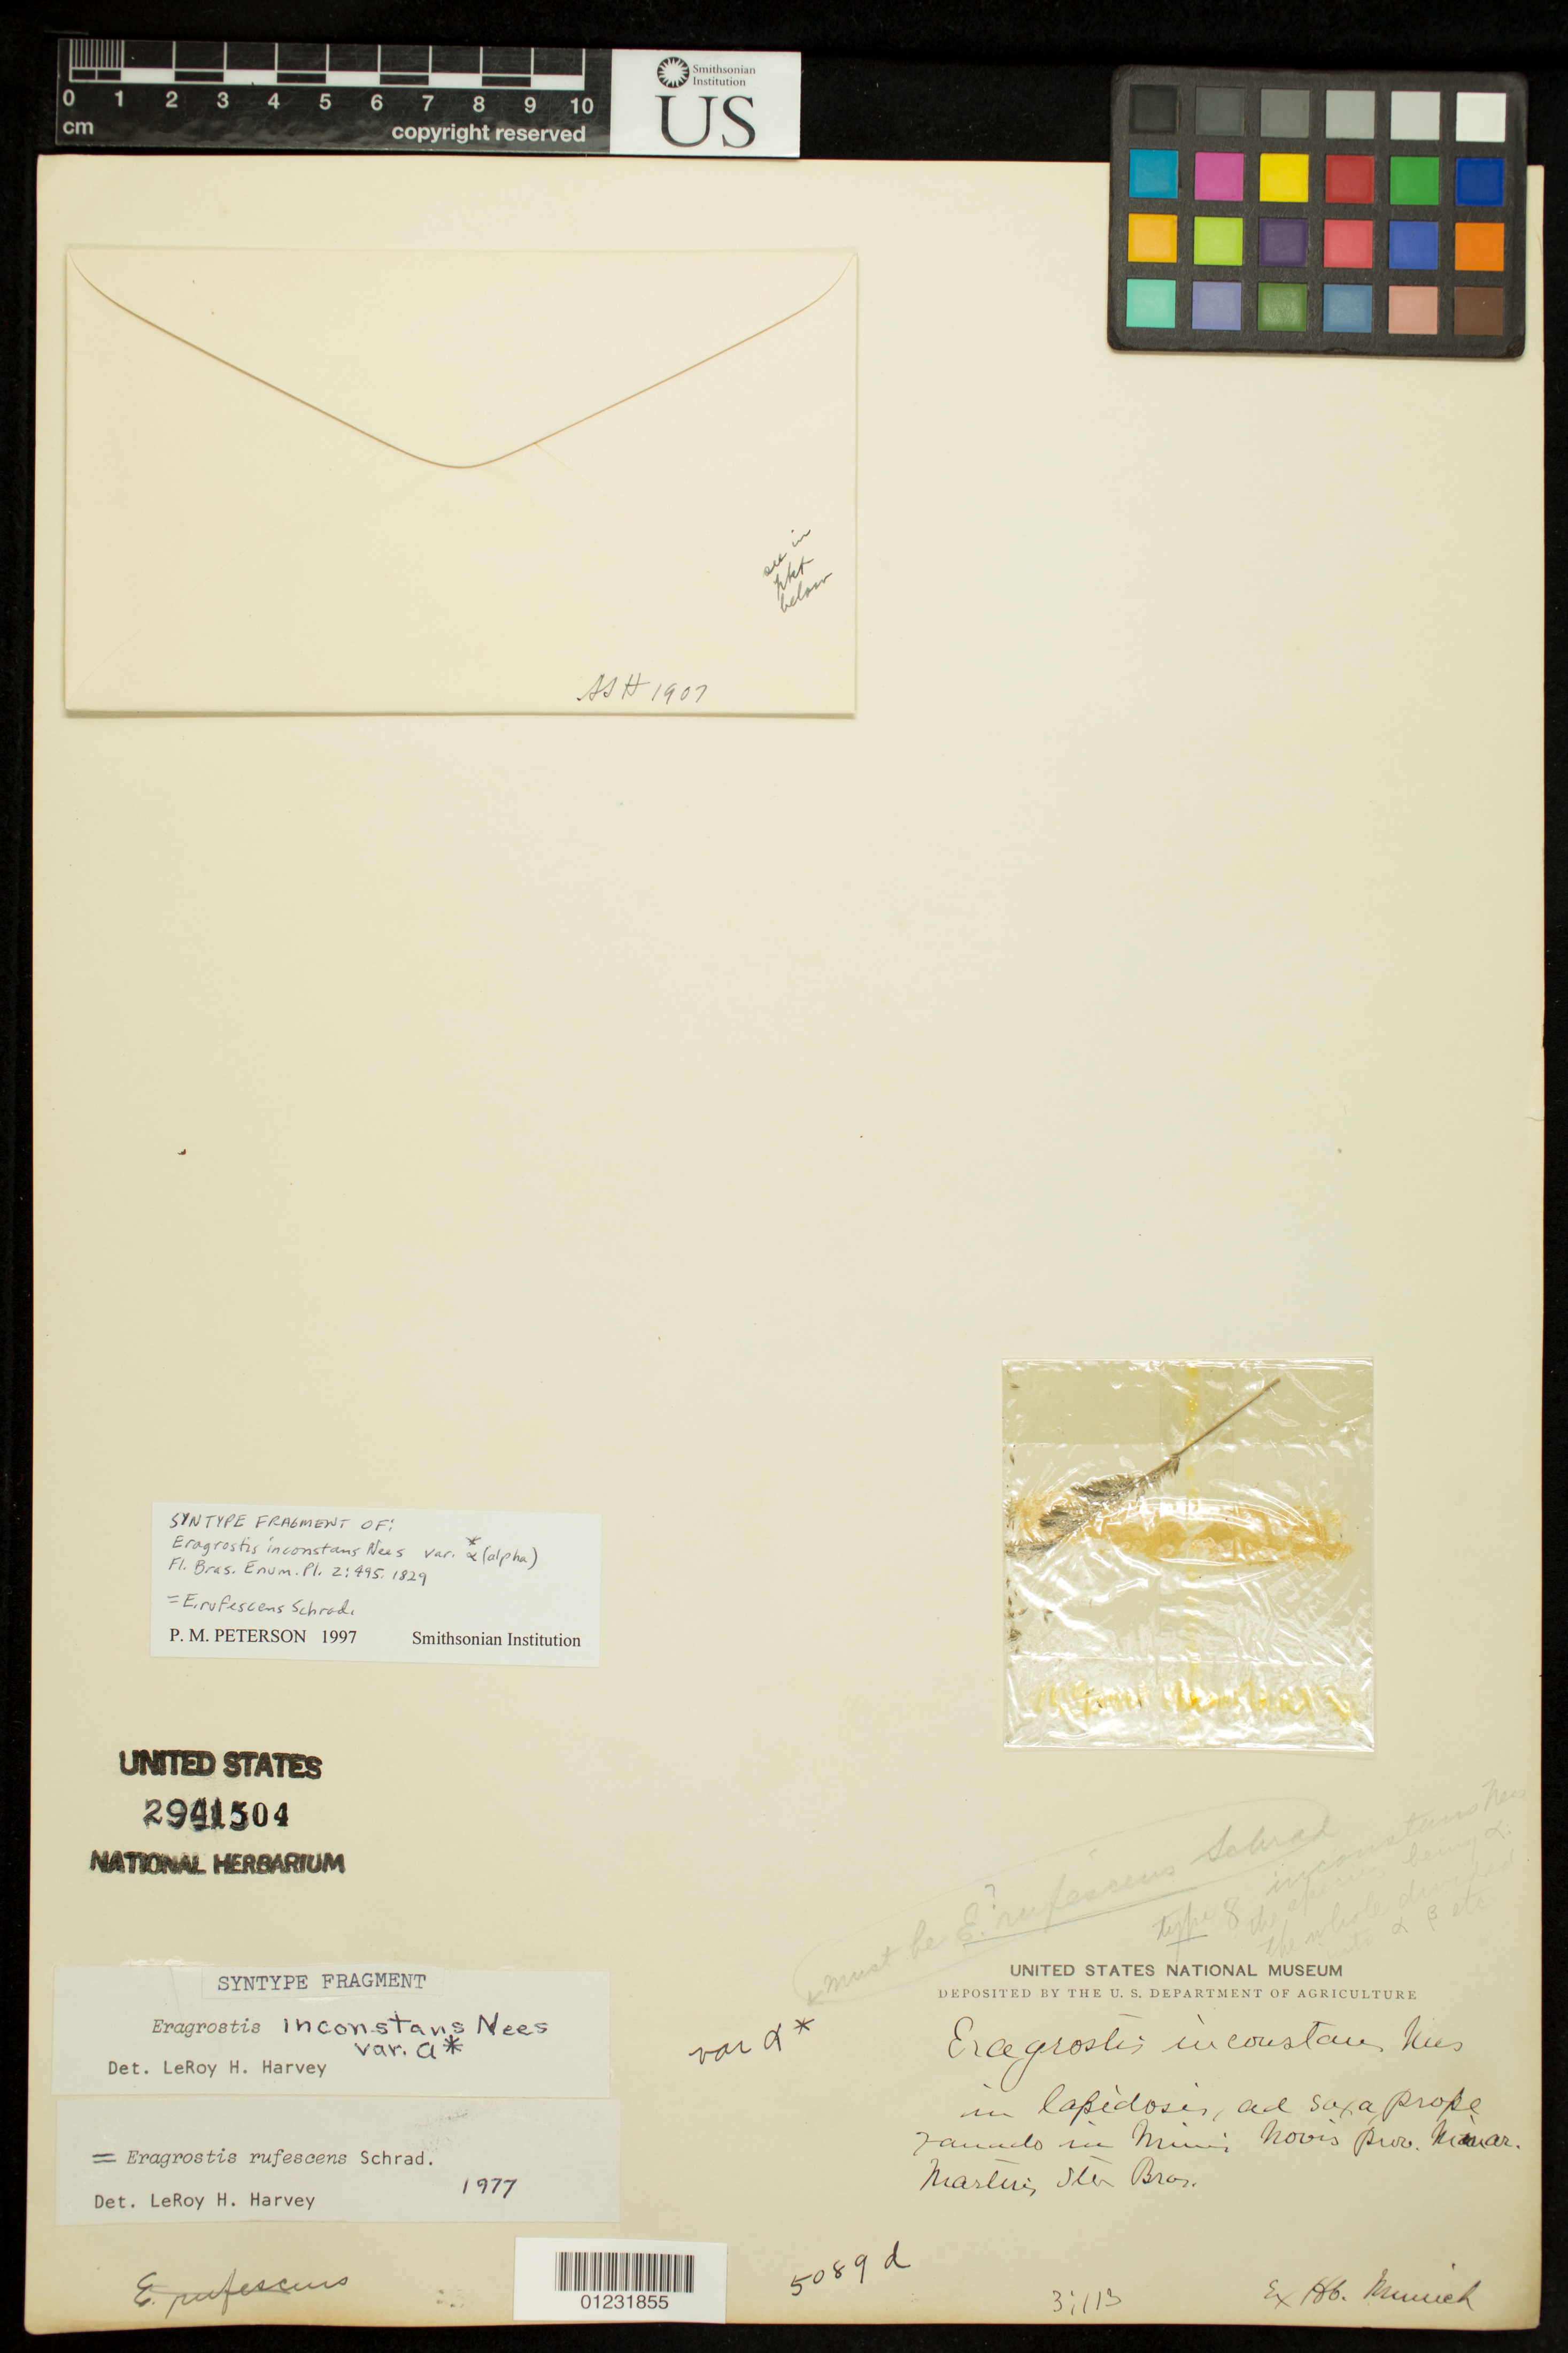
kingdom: Plantae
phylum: Tracheophyta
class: Liliopsida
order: Poales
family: Poaceae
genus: Eragrostis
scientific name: Eragrostis inconstans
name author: Nees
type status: Syntype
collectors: -. Martius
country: Brazil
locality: In lapidosis, ad saxa, prope Fanado, in minis Novis provinciae Minarum.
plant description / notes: Fragmentary material of type specimen ex herb. Munich.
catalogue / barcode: US 2941504